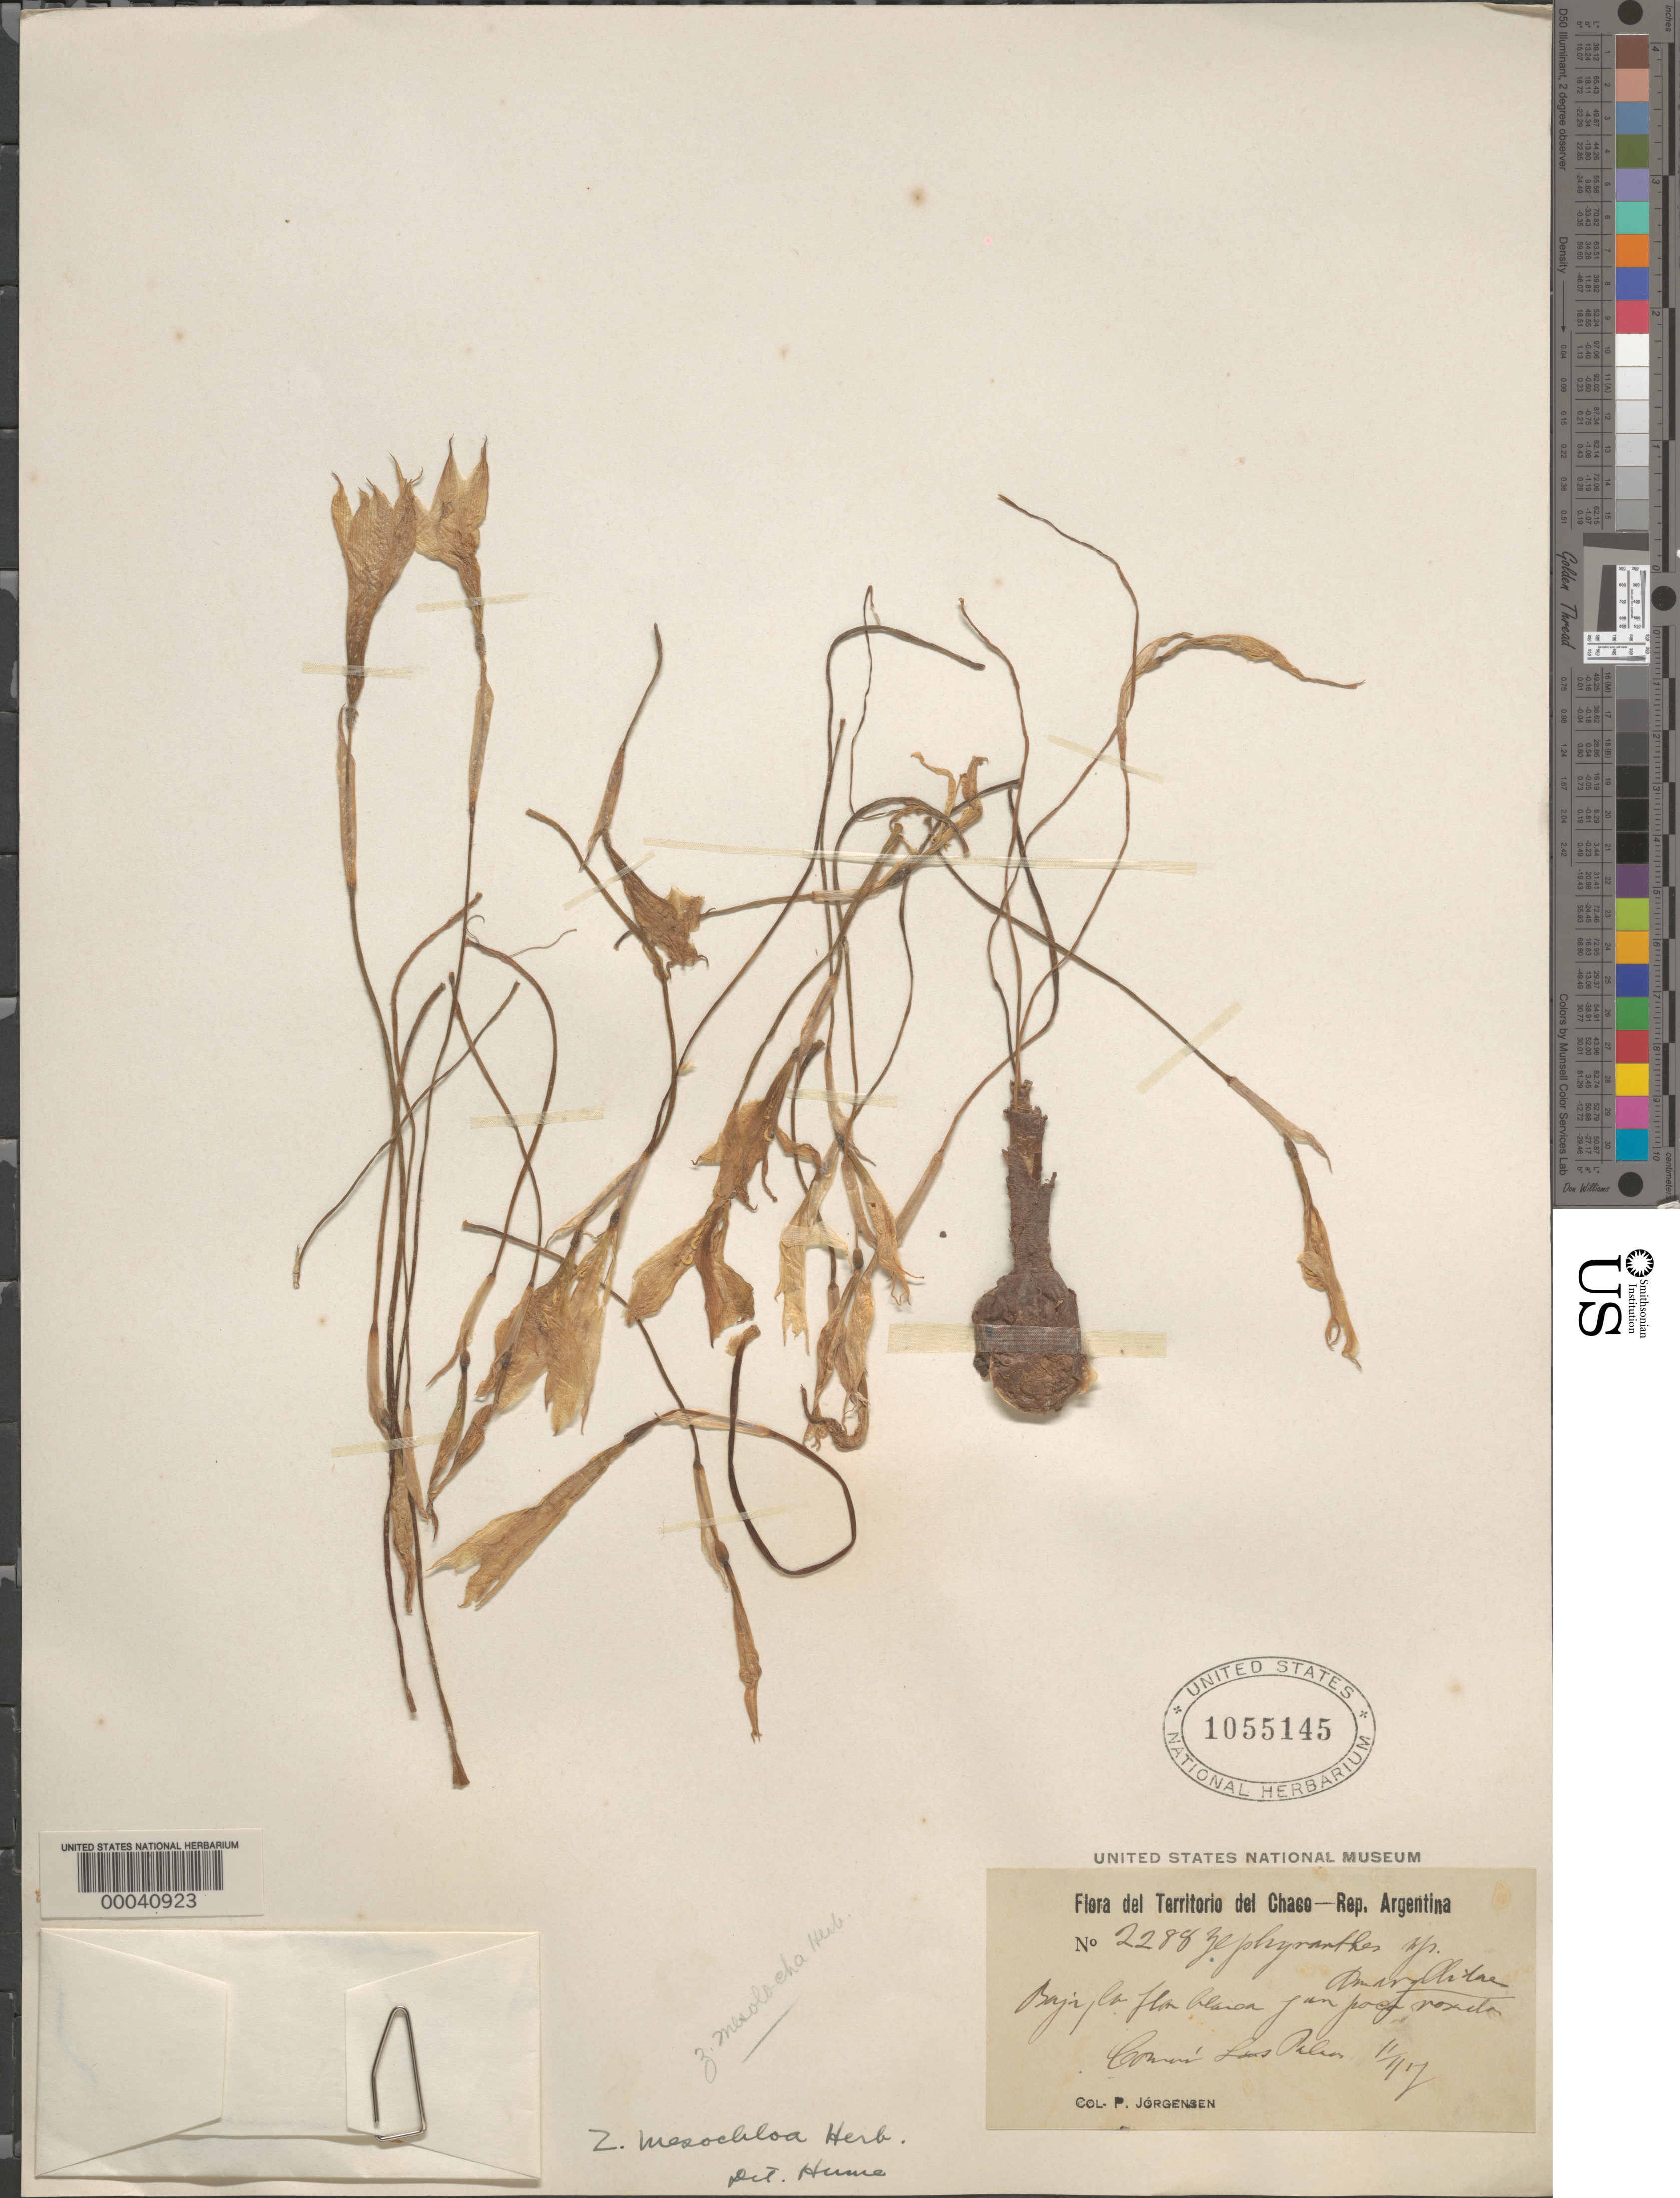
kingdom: Plantae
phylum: Tracheophyta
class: Liliopsida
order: Asparagales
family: Amaryllidaceae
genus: Zephyranthes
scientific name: Zephyranthes mesochloa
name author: Herb. ex Lindl.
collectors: P. Jorgensen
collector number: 2288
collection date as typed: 11 Nov 1917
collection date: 1917-11-11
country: Argentina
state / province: Chaco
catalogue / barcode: US 1055145